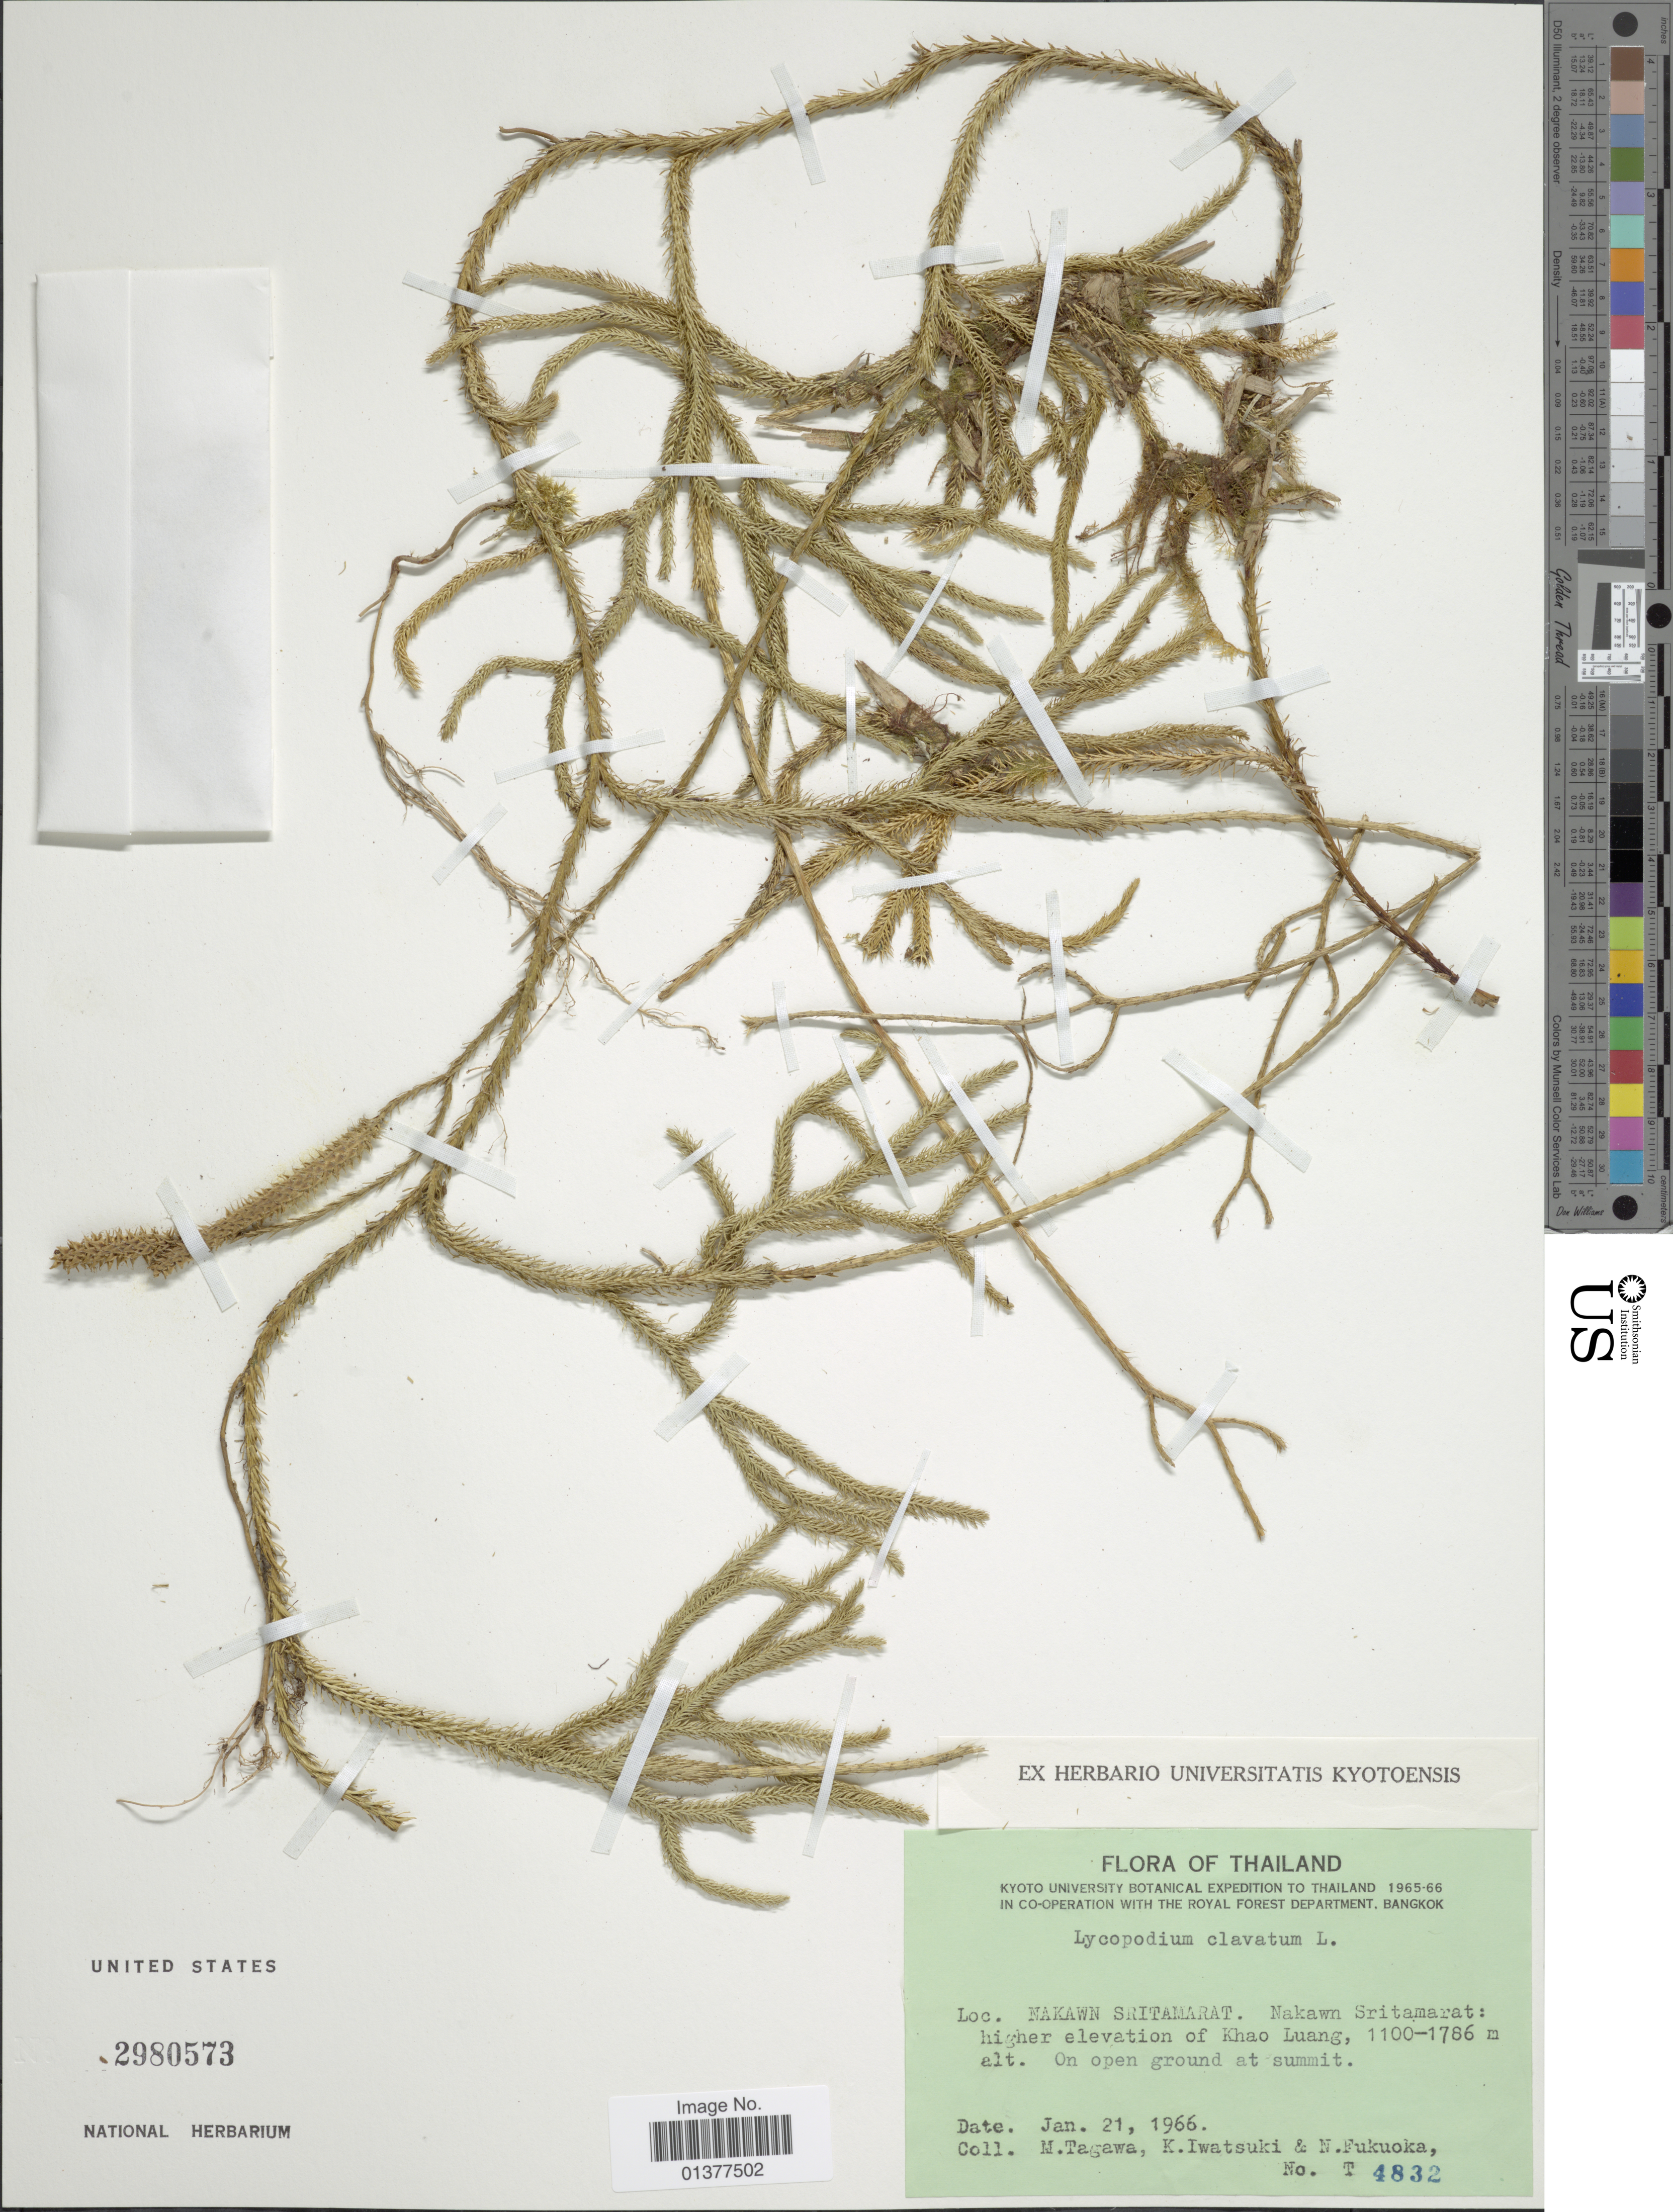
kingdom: Plantae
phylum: Tracheophyta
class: Lycopodiopsida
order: Lycopodiales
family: Lycopodiaceae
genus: Lycopodium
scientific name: Lycopodium clavatum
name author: L.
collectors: M. Tagawa, K. Iwatsuki & N. Fukuoka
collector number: T4832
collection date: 1966-01-21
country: Thailand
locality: Nakawn Sritamarat, Nakawn Sritamarat: higher elevation of Khao Luang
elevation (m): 1100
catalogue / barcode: US 2980573